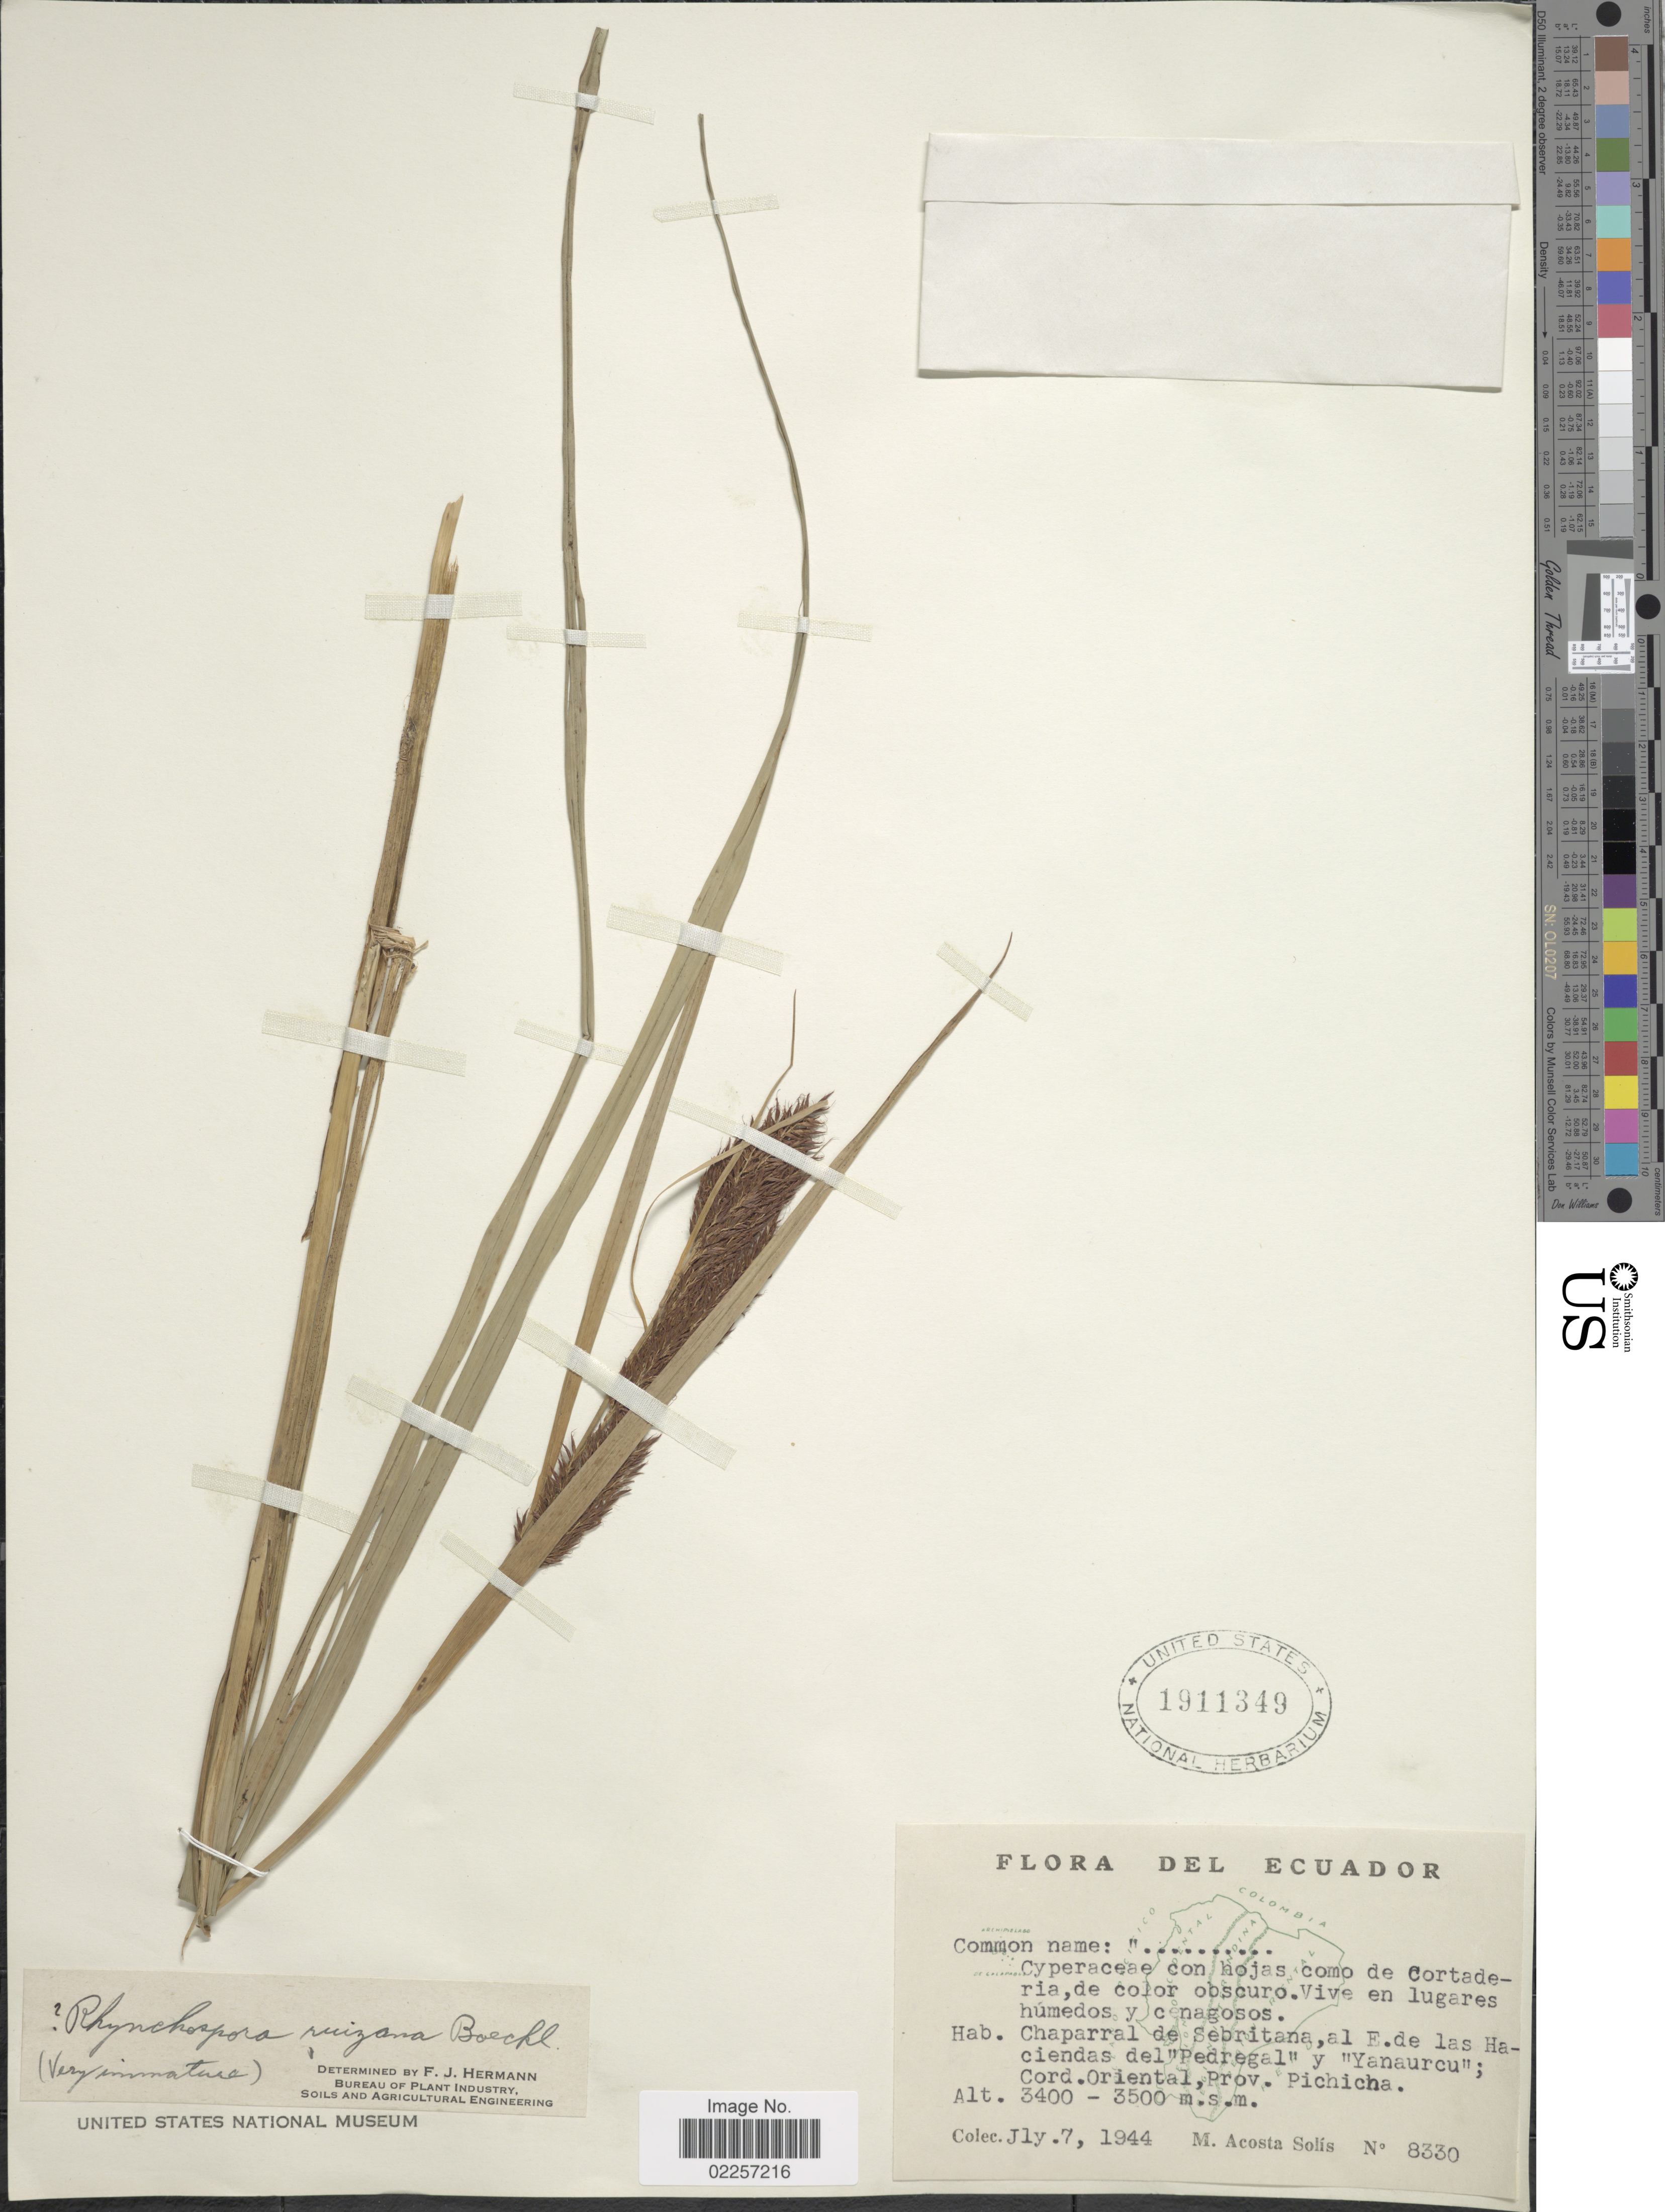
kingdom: Plantae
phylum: Tracheophyta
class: Liliopsida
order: Poales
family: Cyperaceae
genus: Rhynchospora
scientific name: Rhynchospora ruiziana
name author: Boeckeler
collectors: M. Acosta Solis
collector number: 8330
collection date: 1944-07-07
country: Ecuador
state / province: Pichincha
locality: Chaparral de Sebritana, al E. de las Haciendas del "Pedregal" y "Yanaurcu", cord. Oriental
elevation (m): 3400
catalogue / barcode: US 1911349